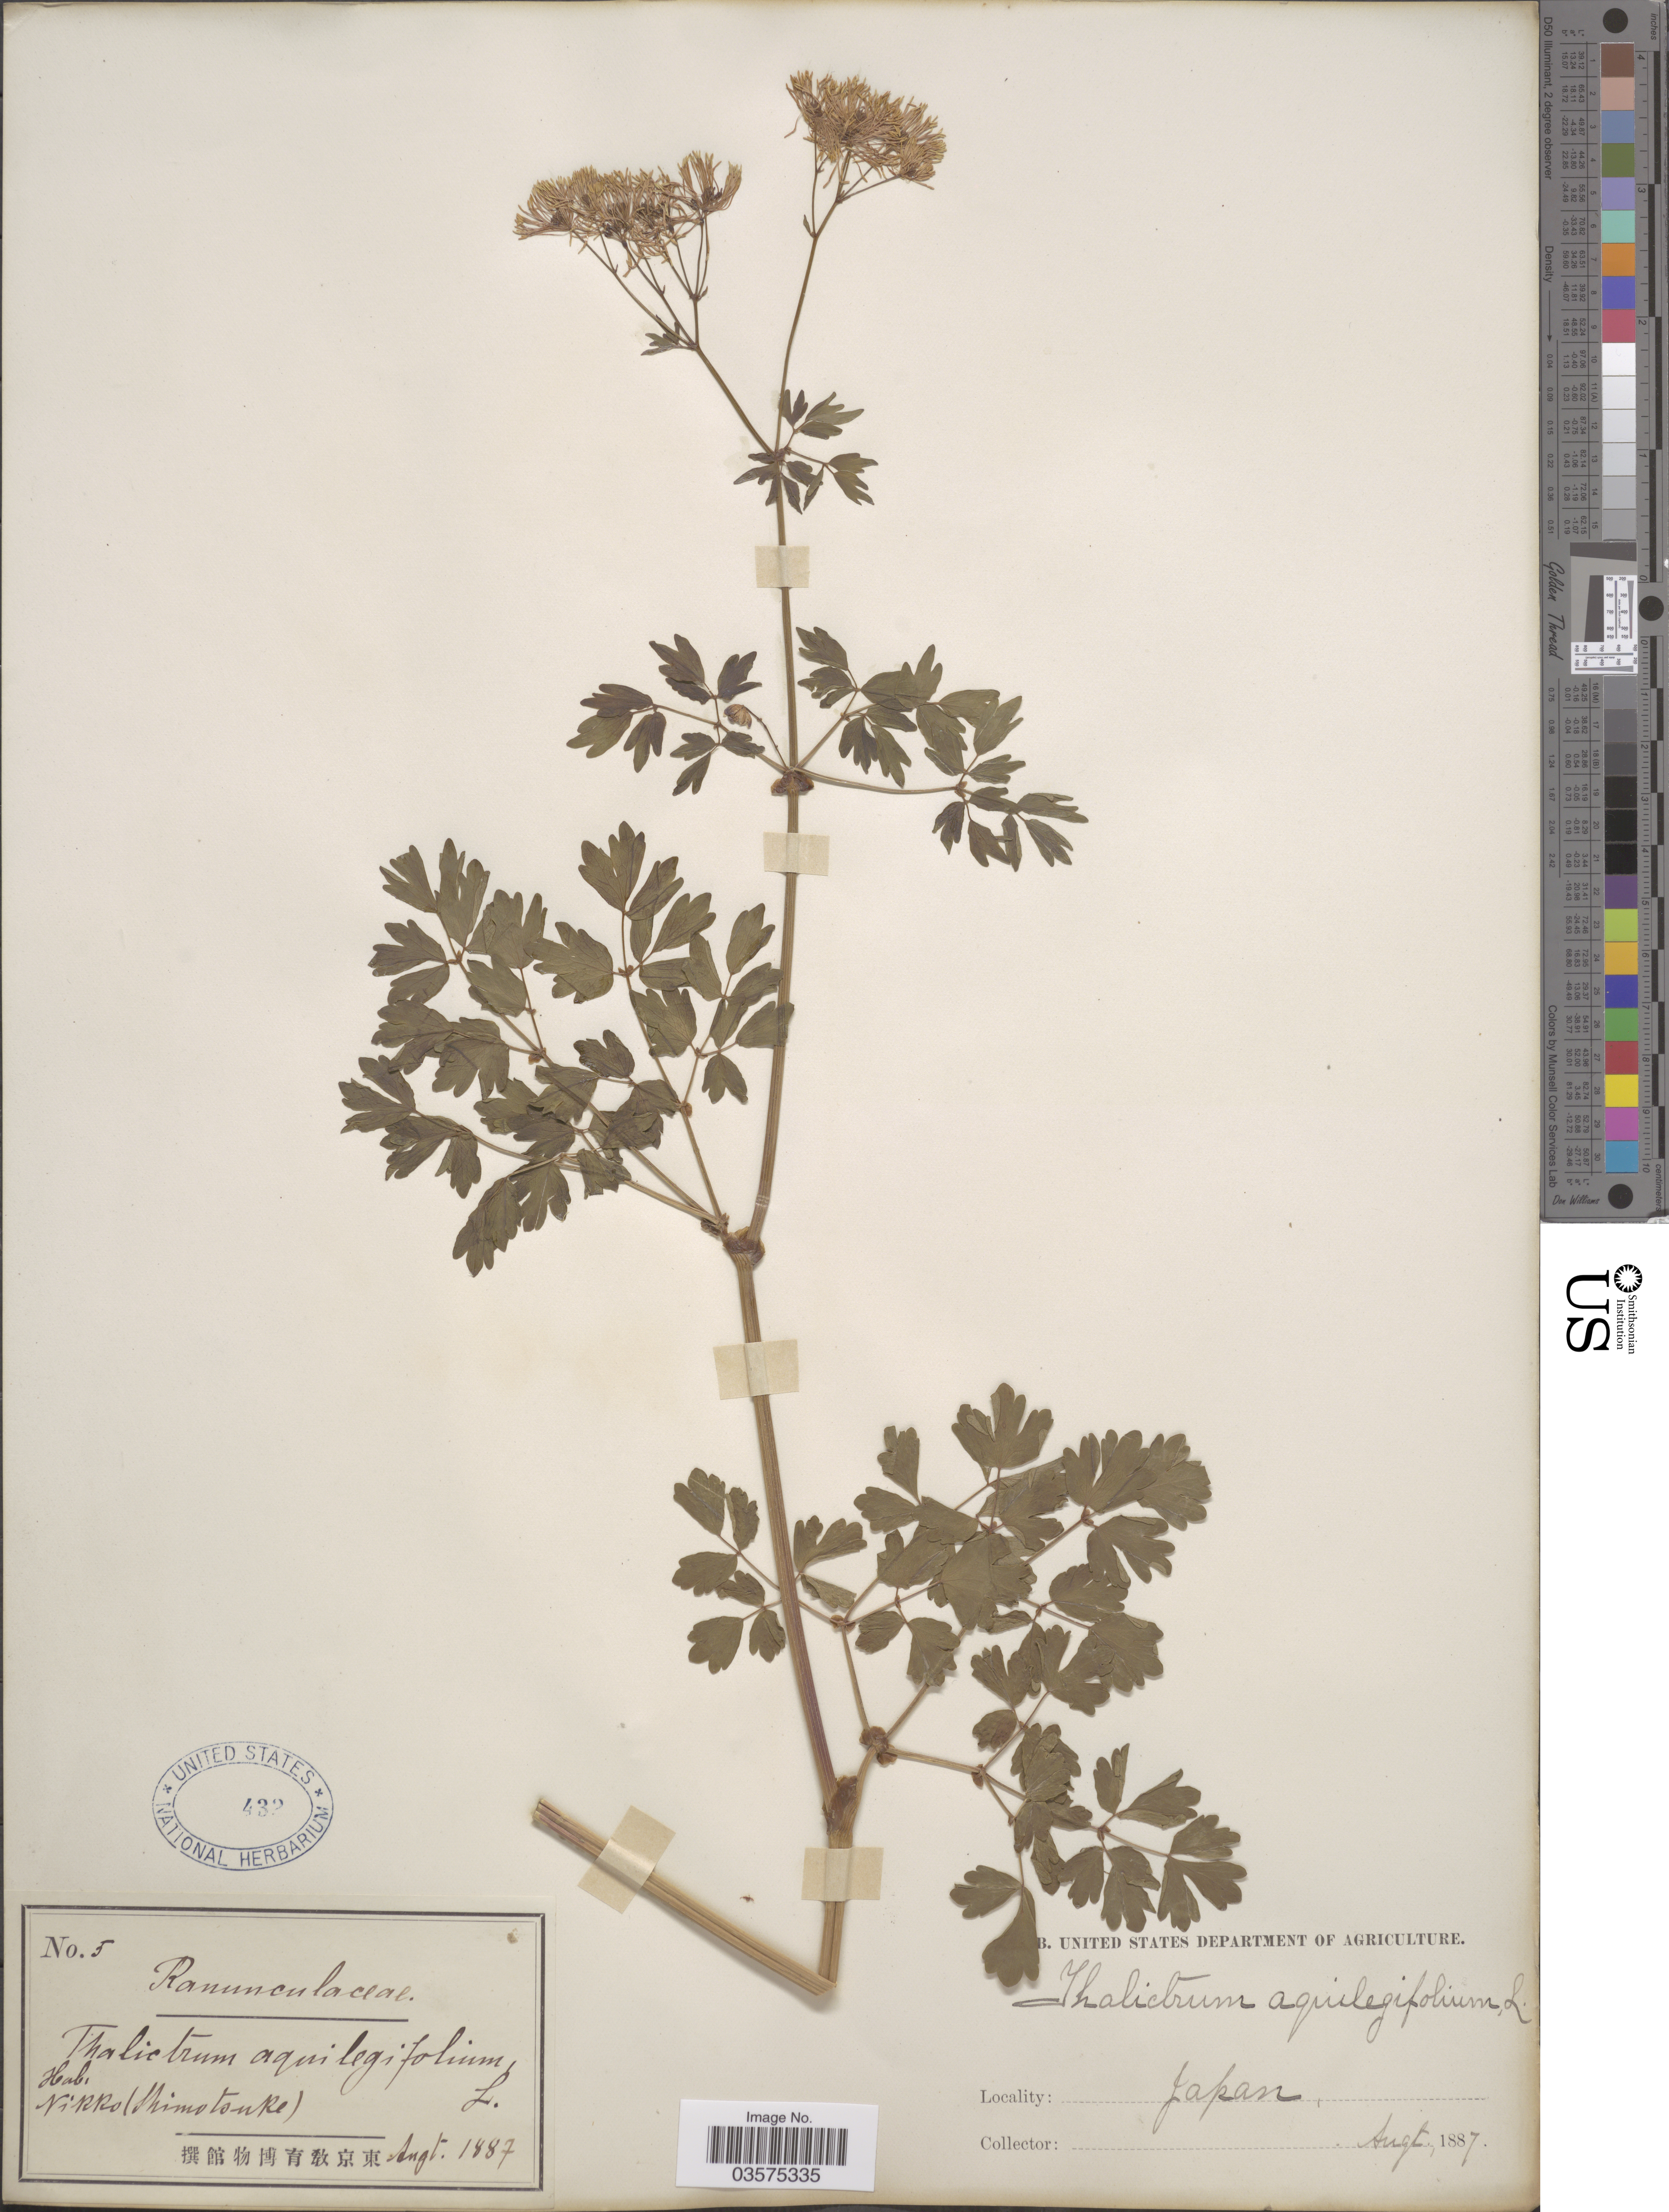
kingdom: Plantae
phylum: Tracheophyta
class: Magnoliopsida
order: Ranunculales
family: Ranunculaceae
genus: Thalictrum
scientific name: Thalictrum aquilegifolium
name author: L.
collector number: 5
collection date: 1887-08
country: Japan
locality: Nikko (Mimotsuke).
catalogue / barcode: US 432